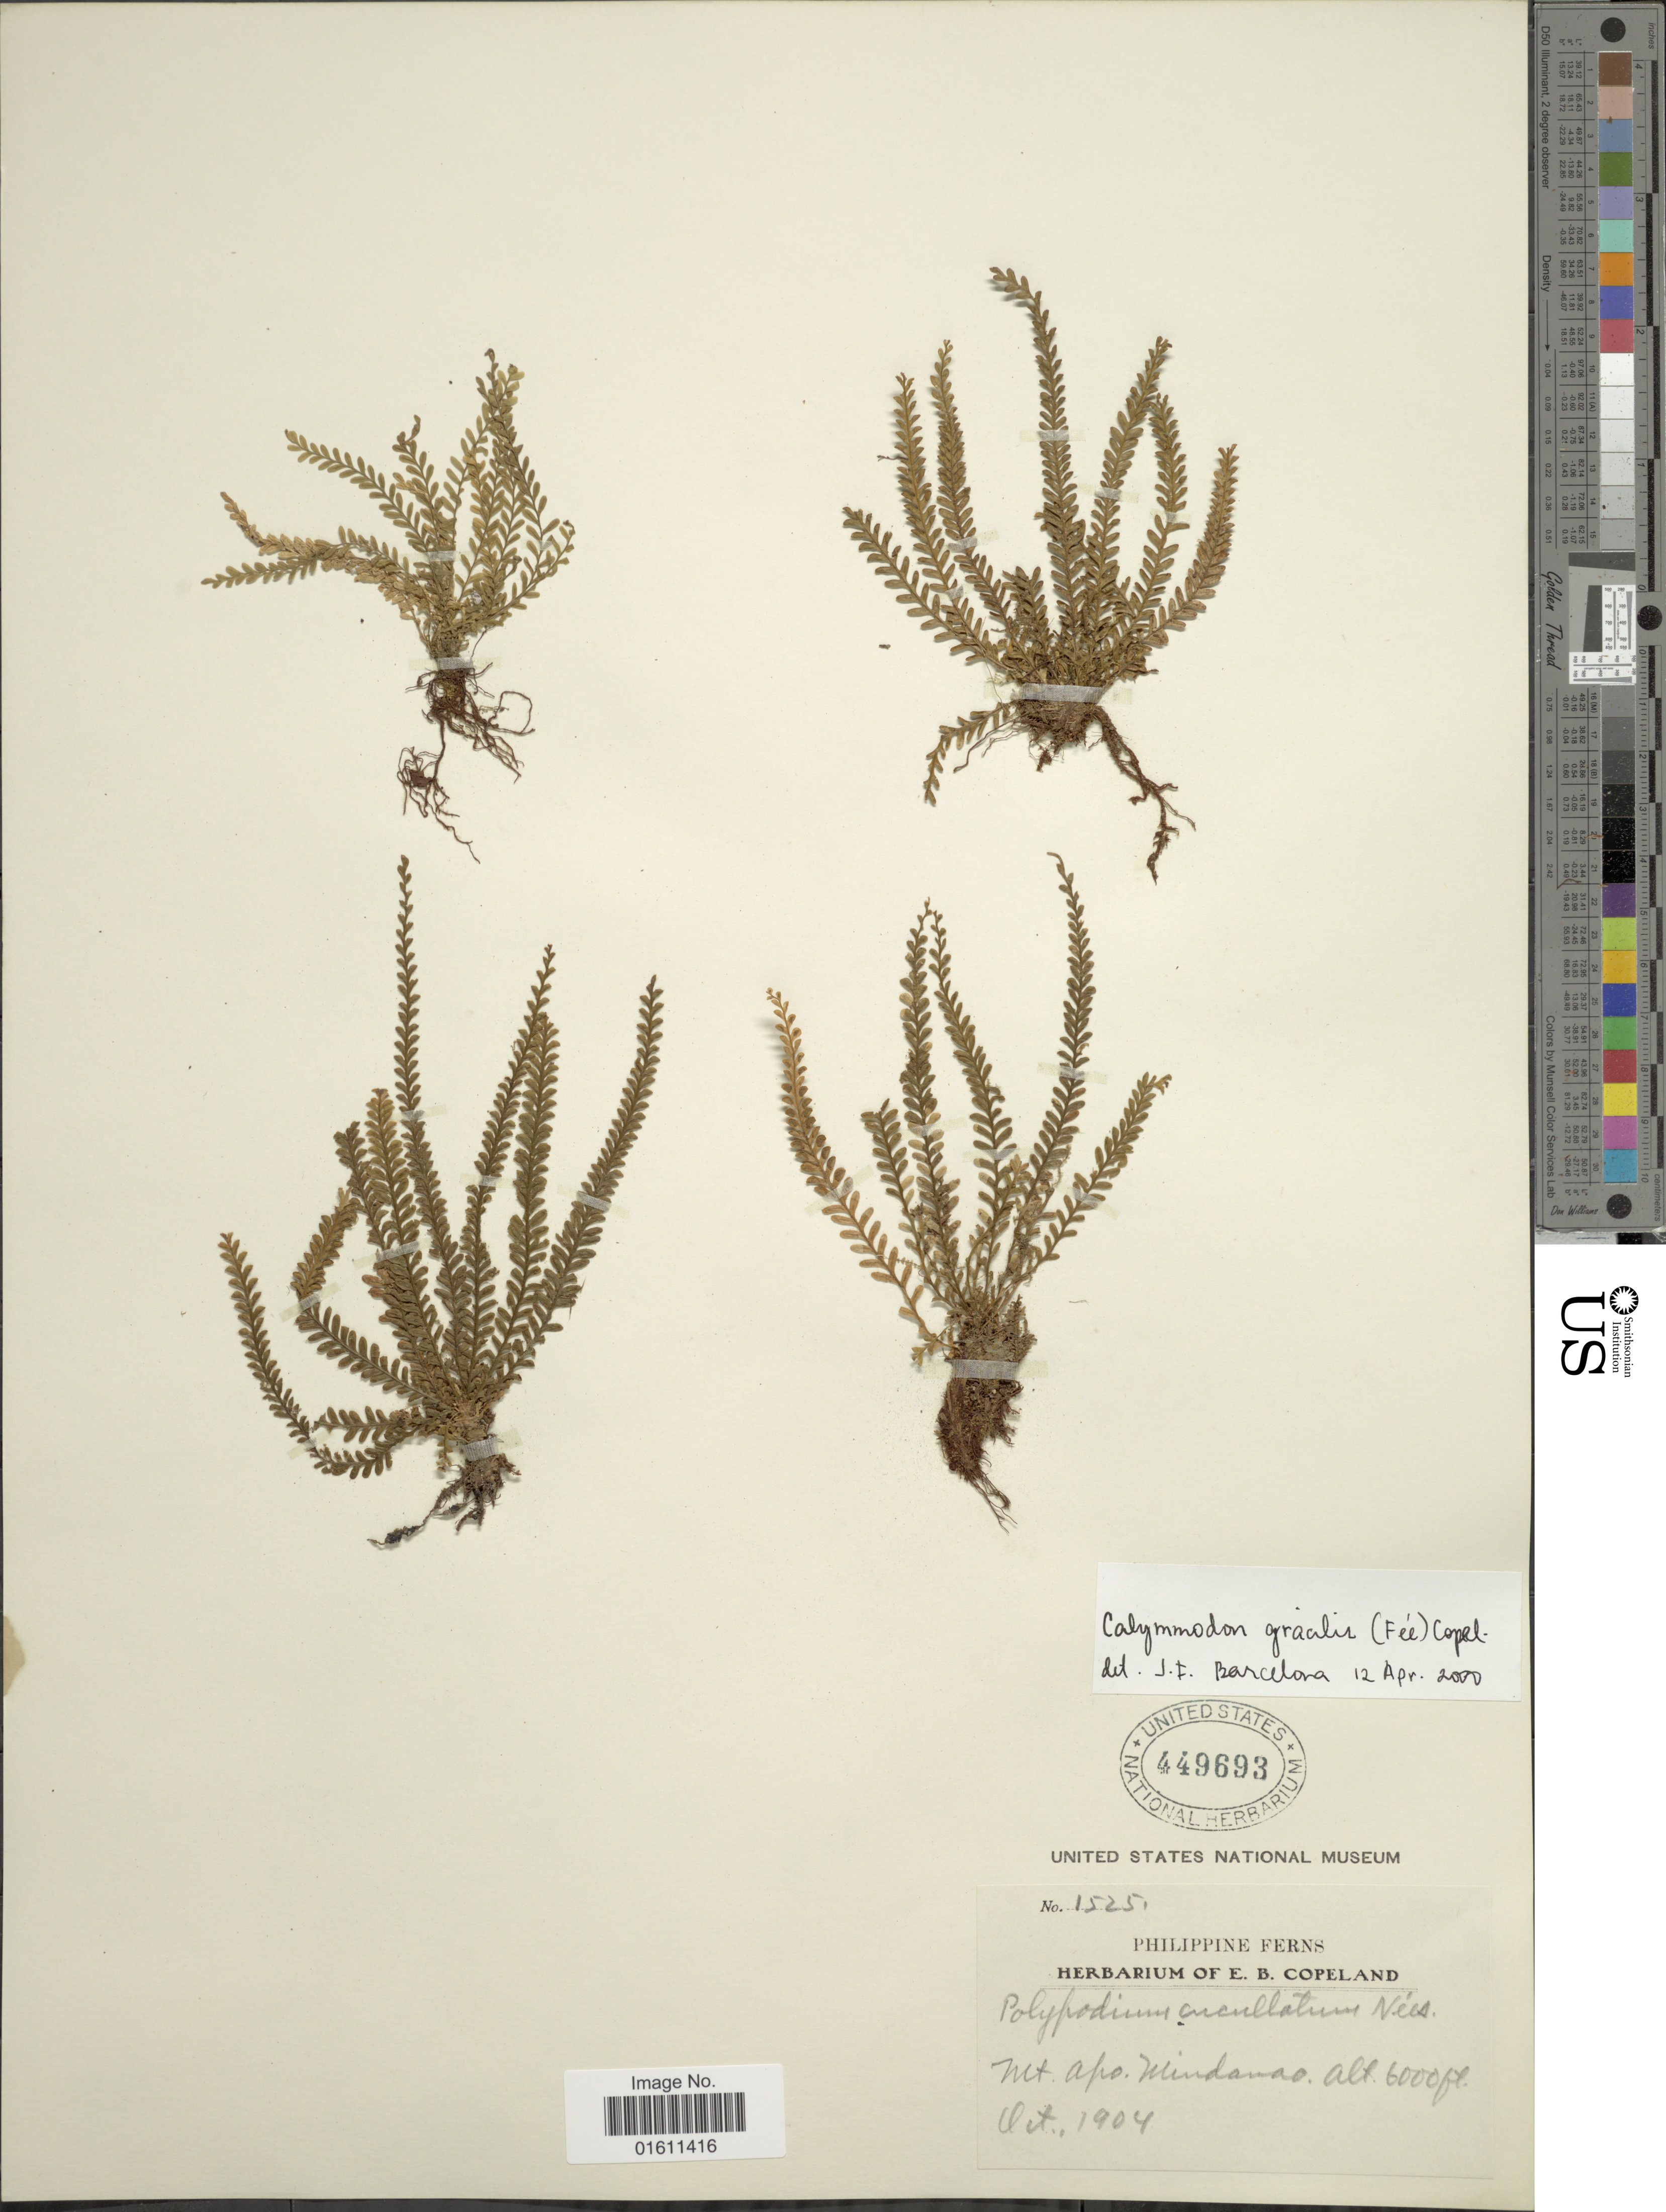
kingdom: Plantae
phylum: Tracheophyta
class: Polypodiopsida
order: Polypodiales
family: Polypodiaceae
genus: Calymmodon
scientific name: Calymmodon gracilis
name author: (Fée) Copel.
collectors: E. B. Copeland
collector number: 1525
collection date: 1904-10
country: Philippines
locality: Philippines, Mt. Apo, Mindanao.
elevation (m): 1829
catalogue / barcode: US 449693